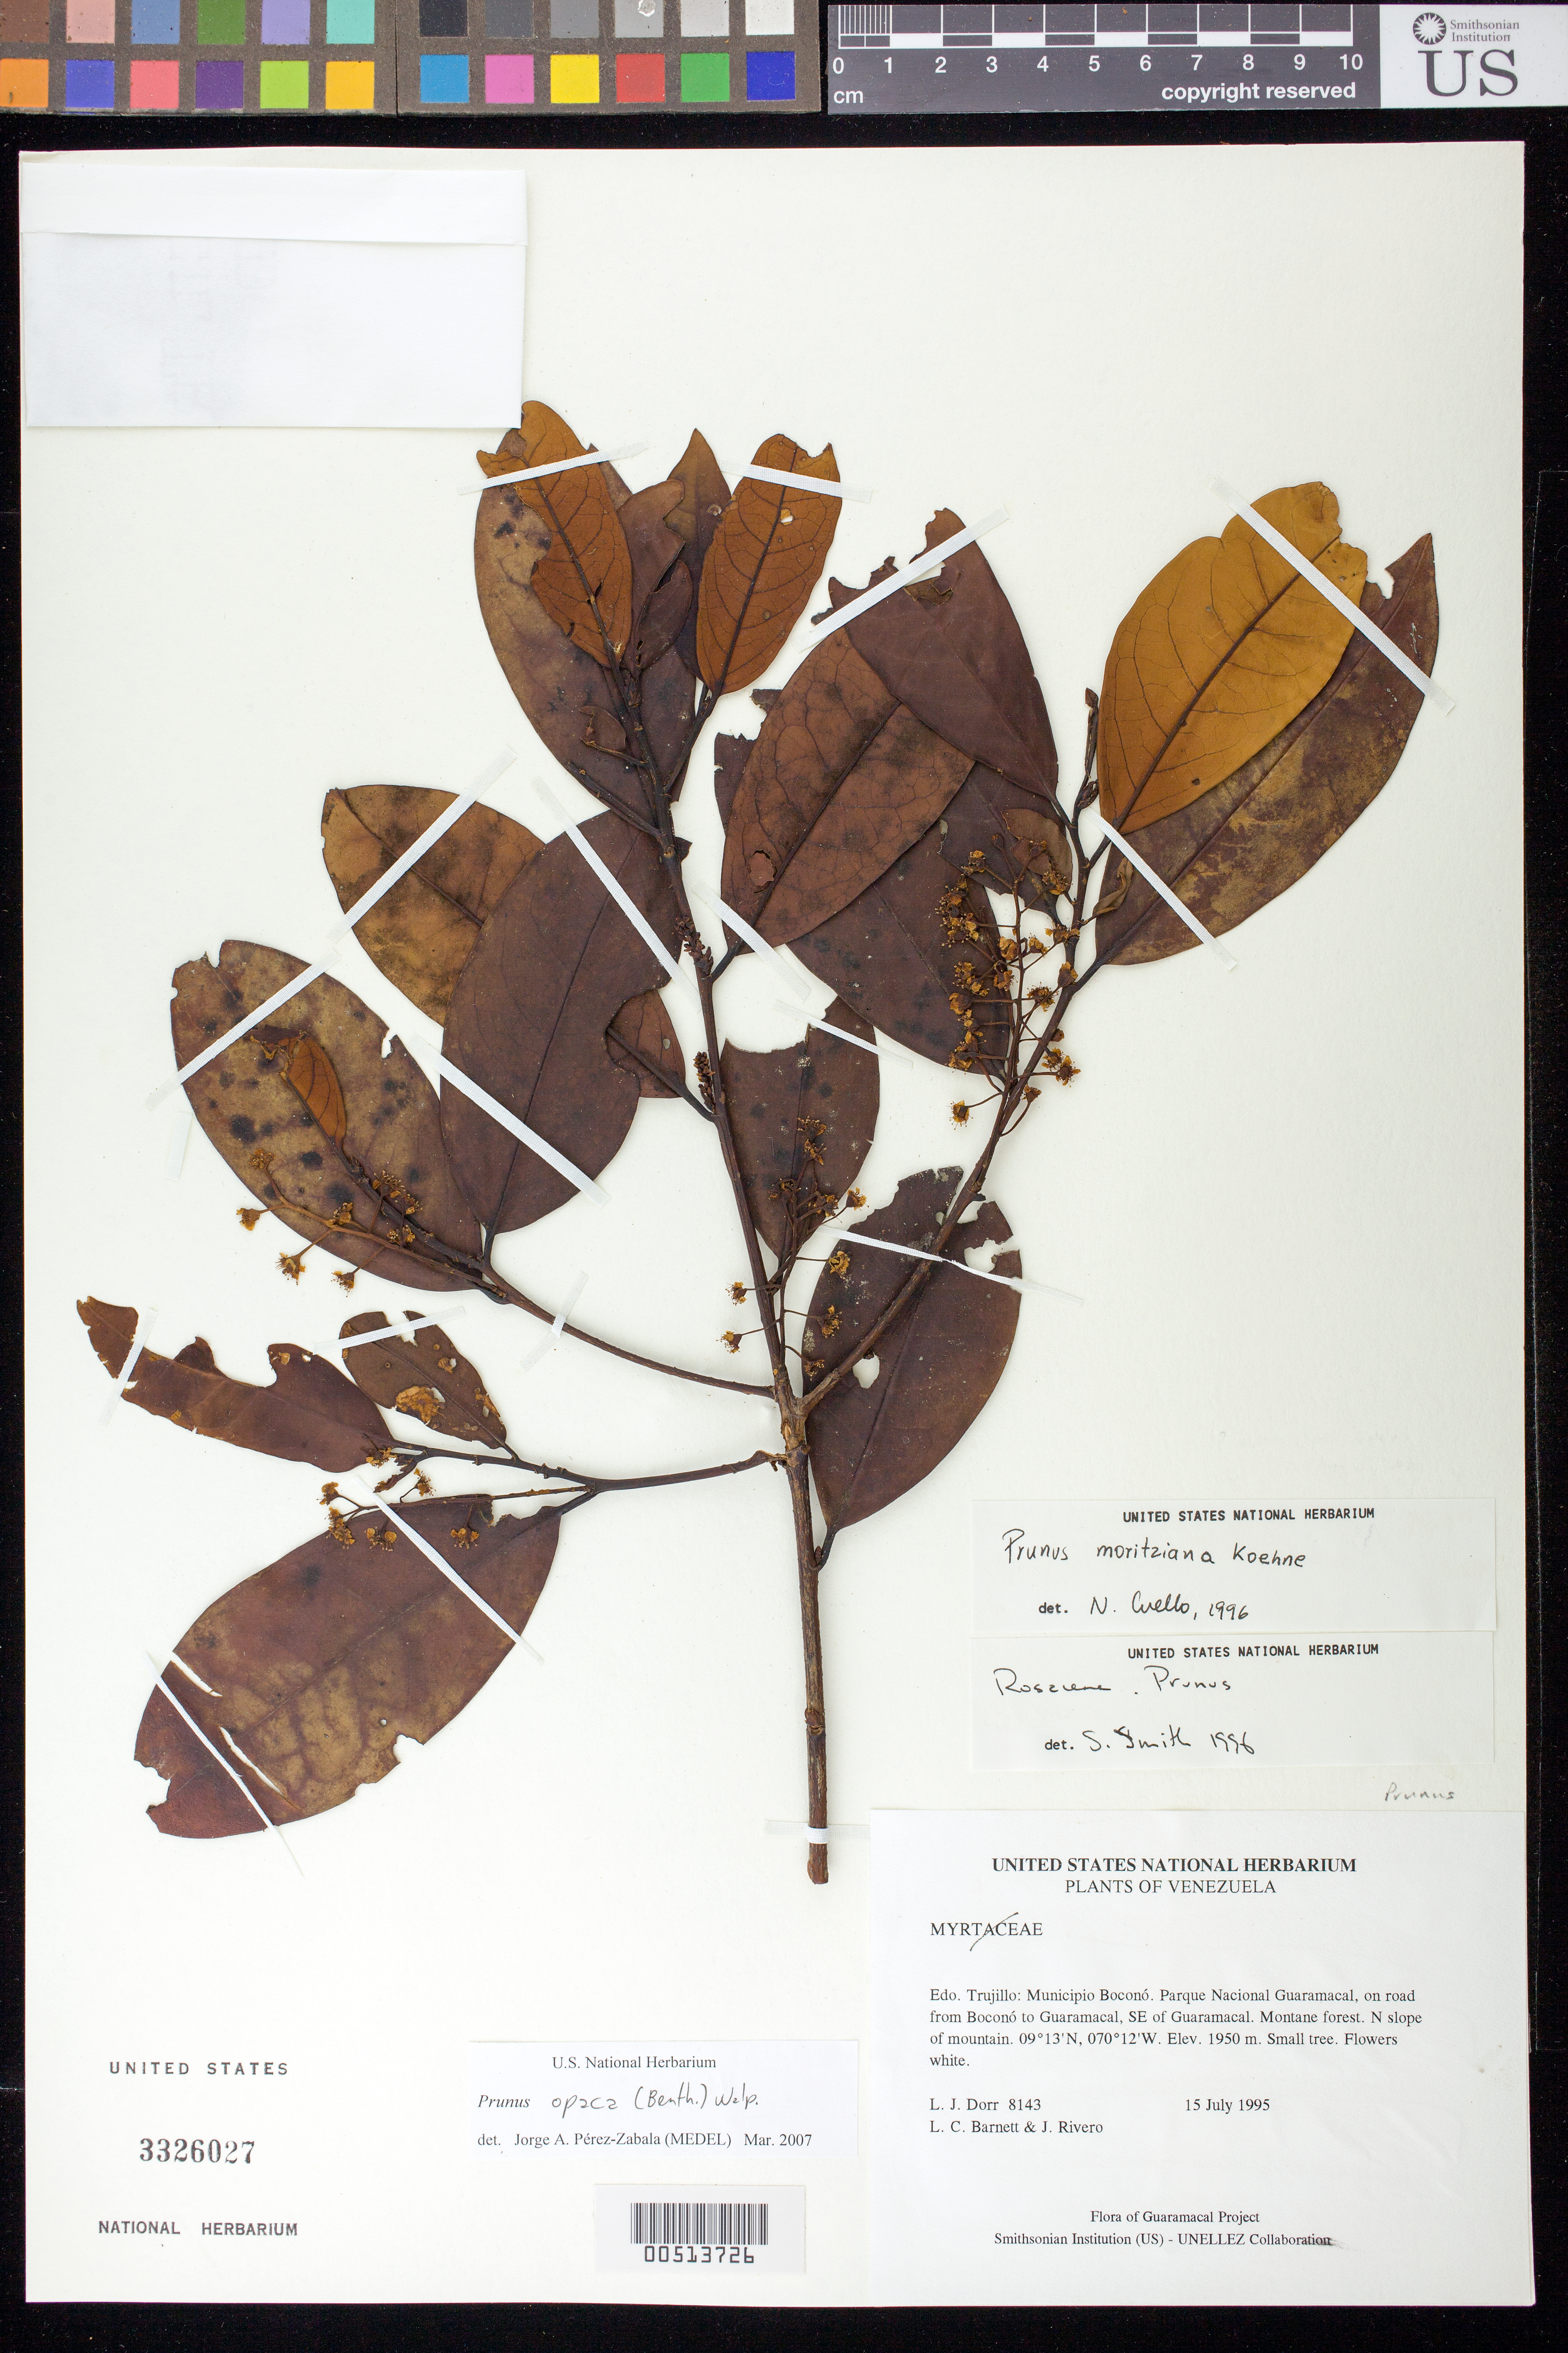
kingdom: Plantae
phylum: Tracheophyta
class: Magnoliopsida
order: Rosales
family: Rosaceae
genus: Prunus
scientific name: Prunus opaca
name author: (Benth.) Walp.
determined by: Pérez-Zabala, Jorge A.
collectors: L. J. Dorr, L. C. Barnett & J. Rivero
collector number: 8143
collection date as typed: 15 Jul 1995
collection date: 1995-07-15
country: Venezuela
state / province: Trujillo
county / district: Boconó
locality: Parque Nacional Guaramacal, road from Boconó to Guaramacal, SE of Boconó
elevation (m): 1950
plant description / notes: PORT, US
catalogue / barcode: US 3326027